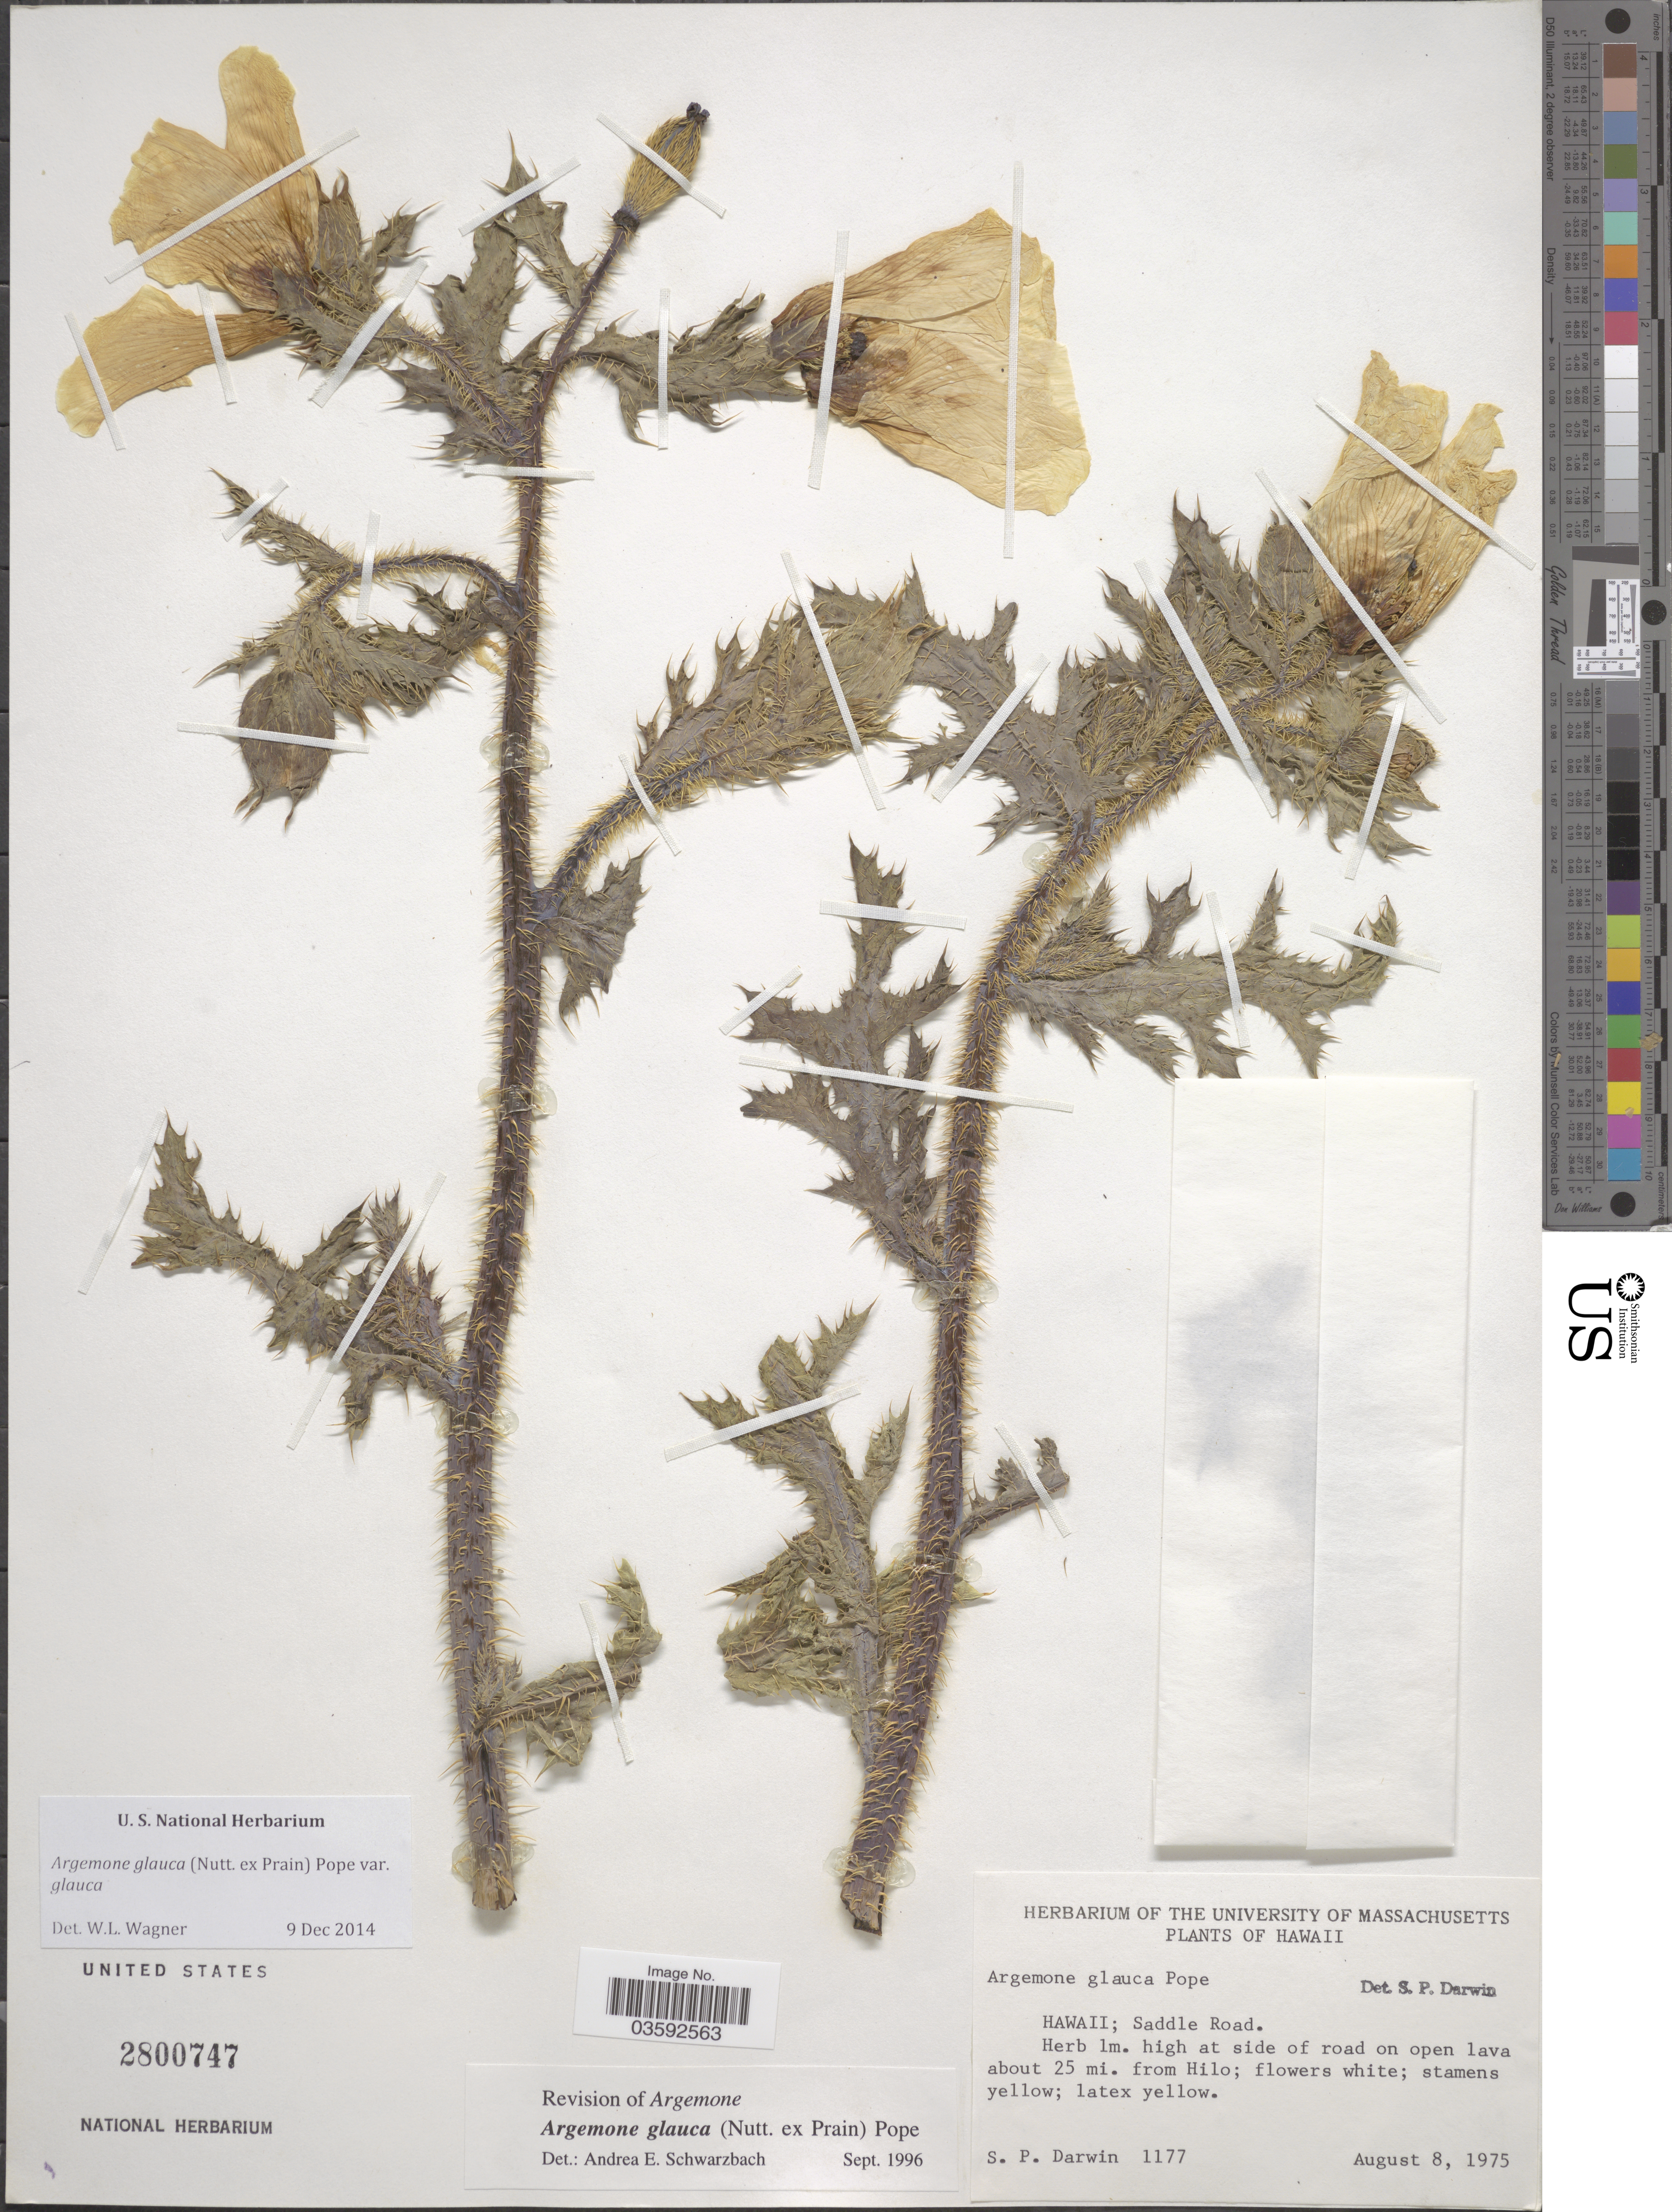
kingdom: Plantae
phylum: Tracheophyta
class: Magnoliopsida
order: Ranunculales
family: Papaveraceae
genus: Argemone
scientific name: Argemone glauca var. glauca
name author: (Nutt. ex Prain) Pope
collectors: S. Darwin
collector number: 1177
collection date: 1975-08-08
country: United States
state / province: Hawaii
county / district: Hawaii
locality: Saddle Road. At side of road on open lava about 25 mi. from Hilo.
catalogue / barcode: US 2800747